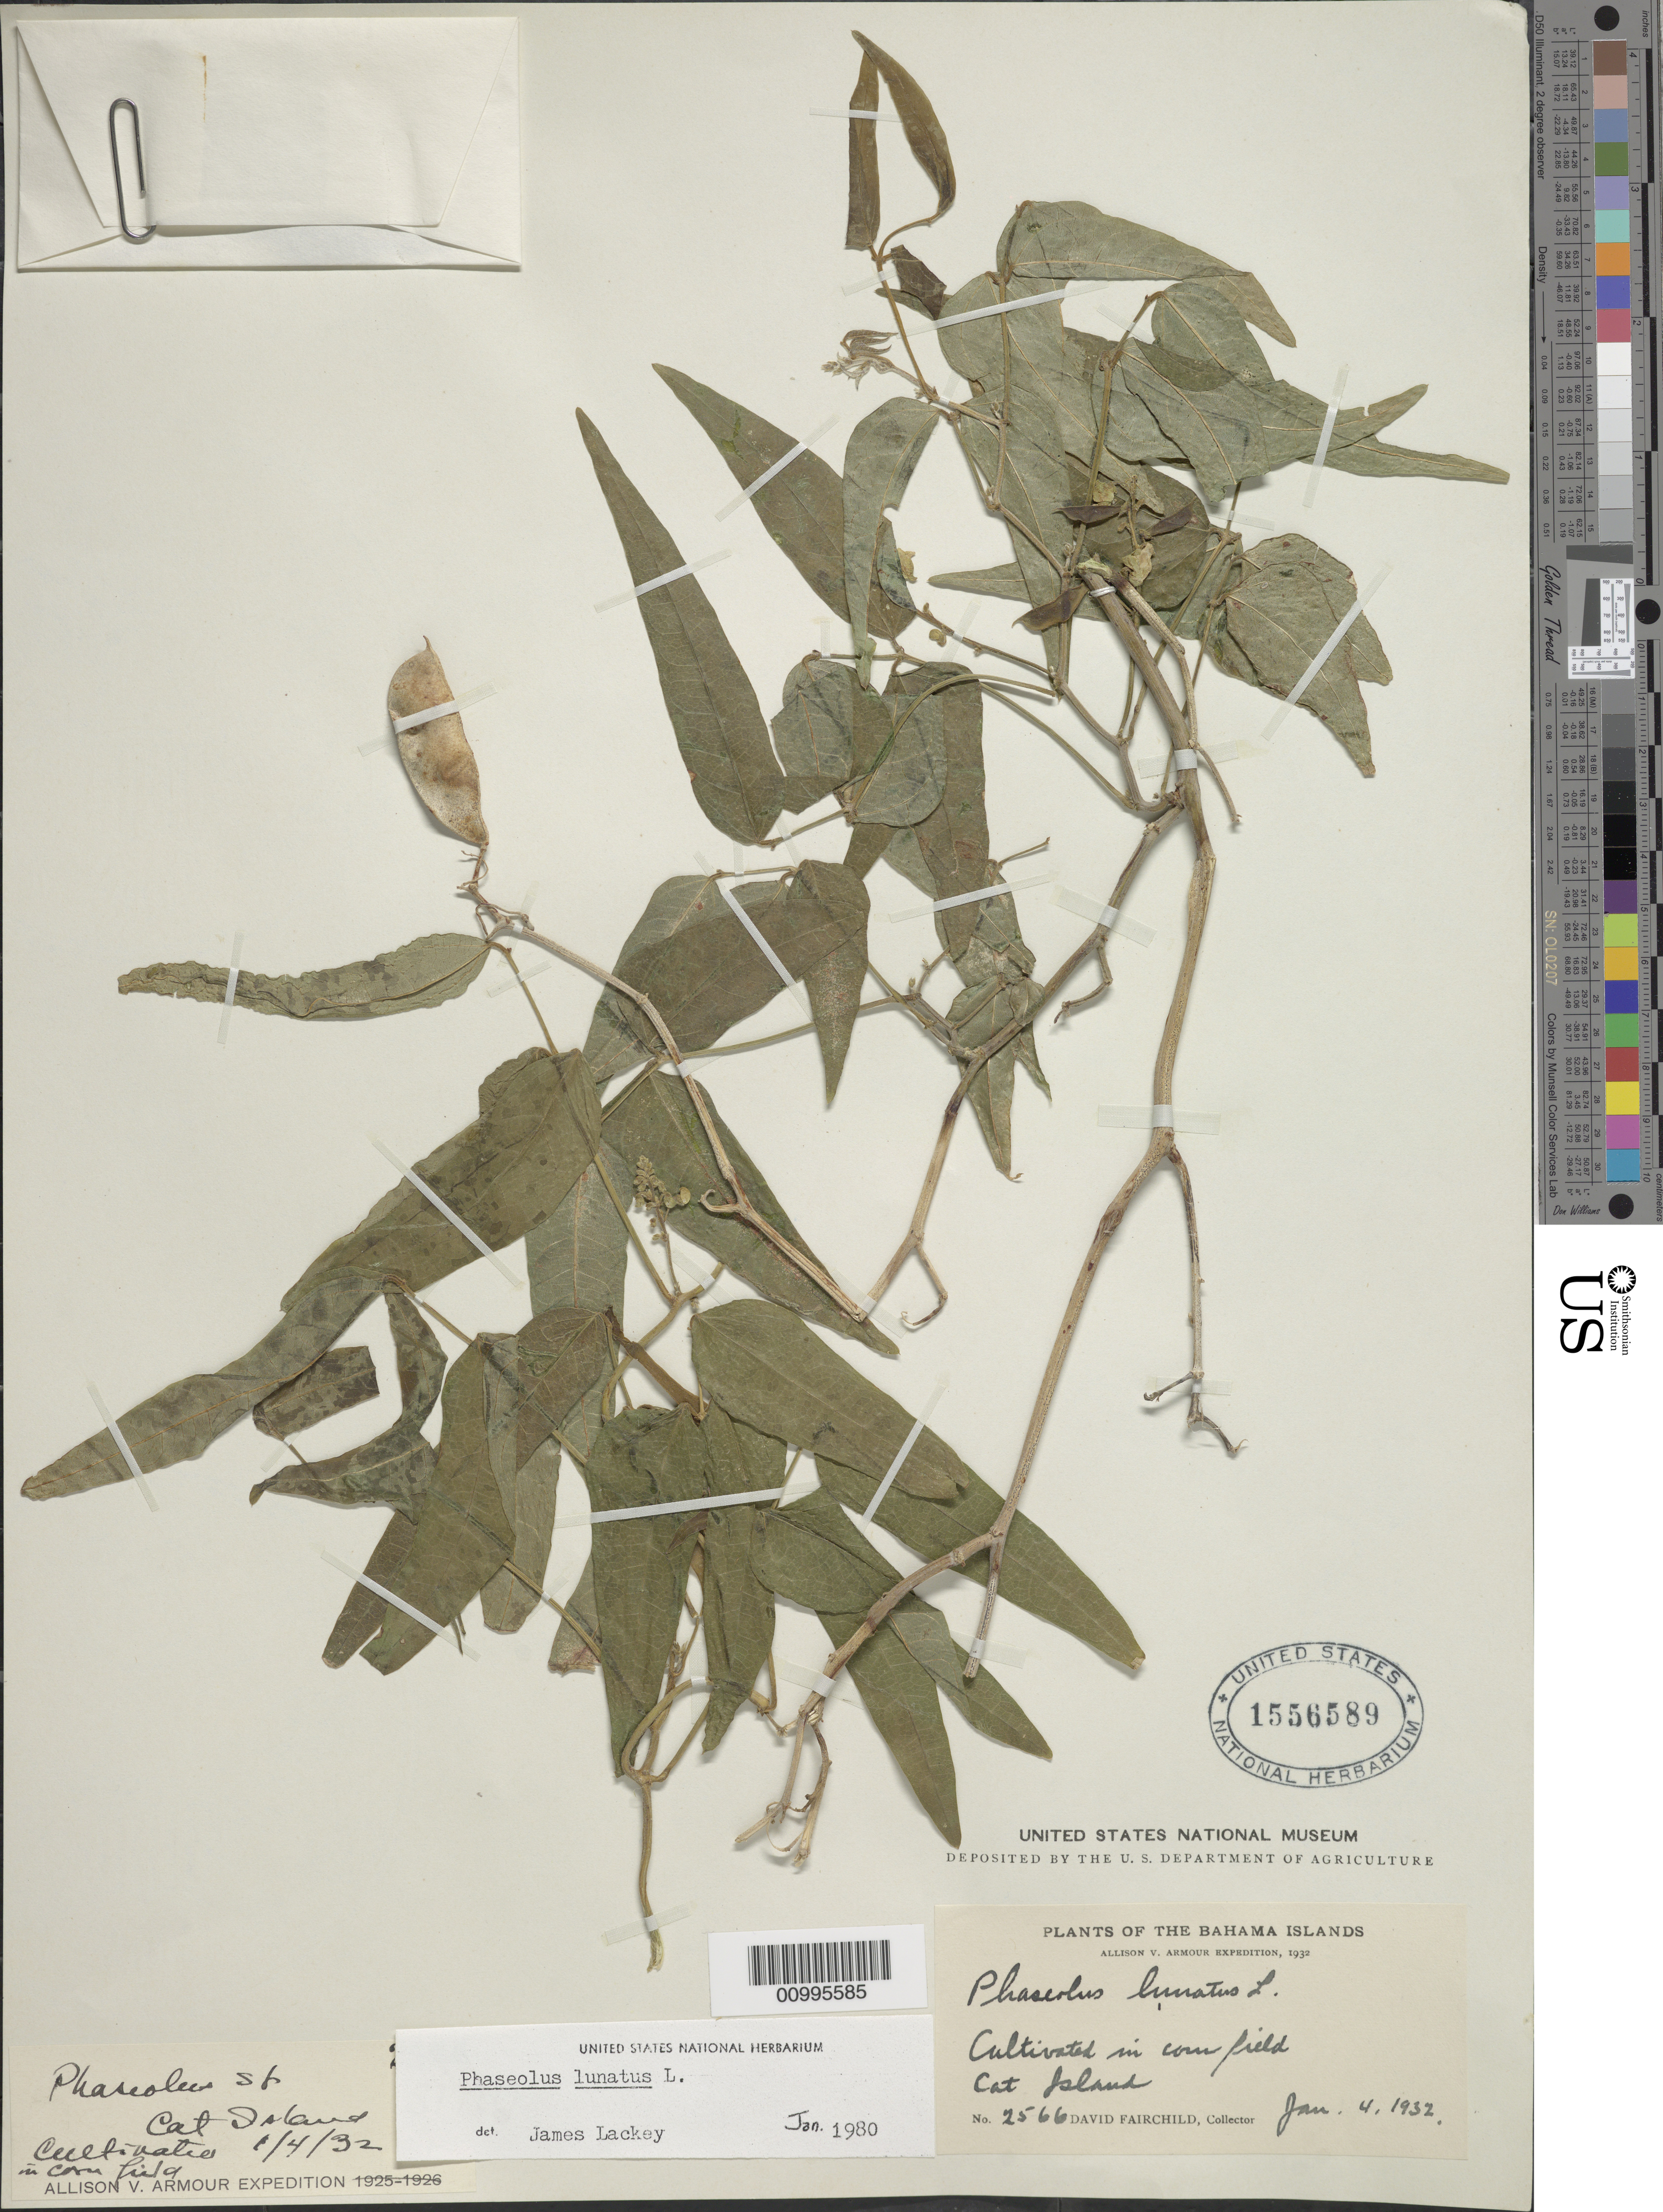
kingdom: Plantae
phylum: Tracheophyta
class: Magnoliopsida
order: Fabales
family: Fabaceae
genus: Phaseolus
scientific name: Phaseolus lunatus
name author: L.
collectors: D. Fairchild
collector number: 2566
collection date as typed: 04 Jan 1932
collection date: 1932-01-04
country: Bahamas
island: Cat I.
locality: In cornfield. Cat Island.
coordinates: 0 N, 0 E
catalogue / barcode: US 1556589